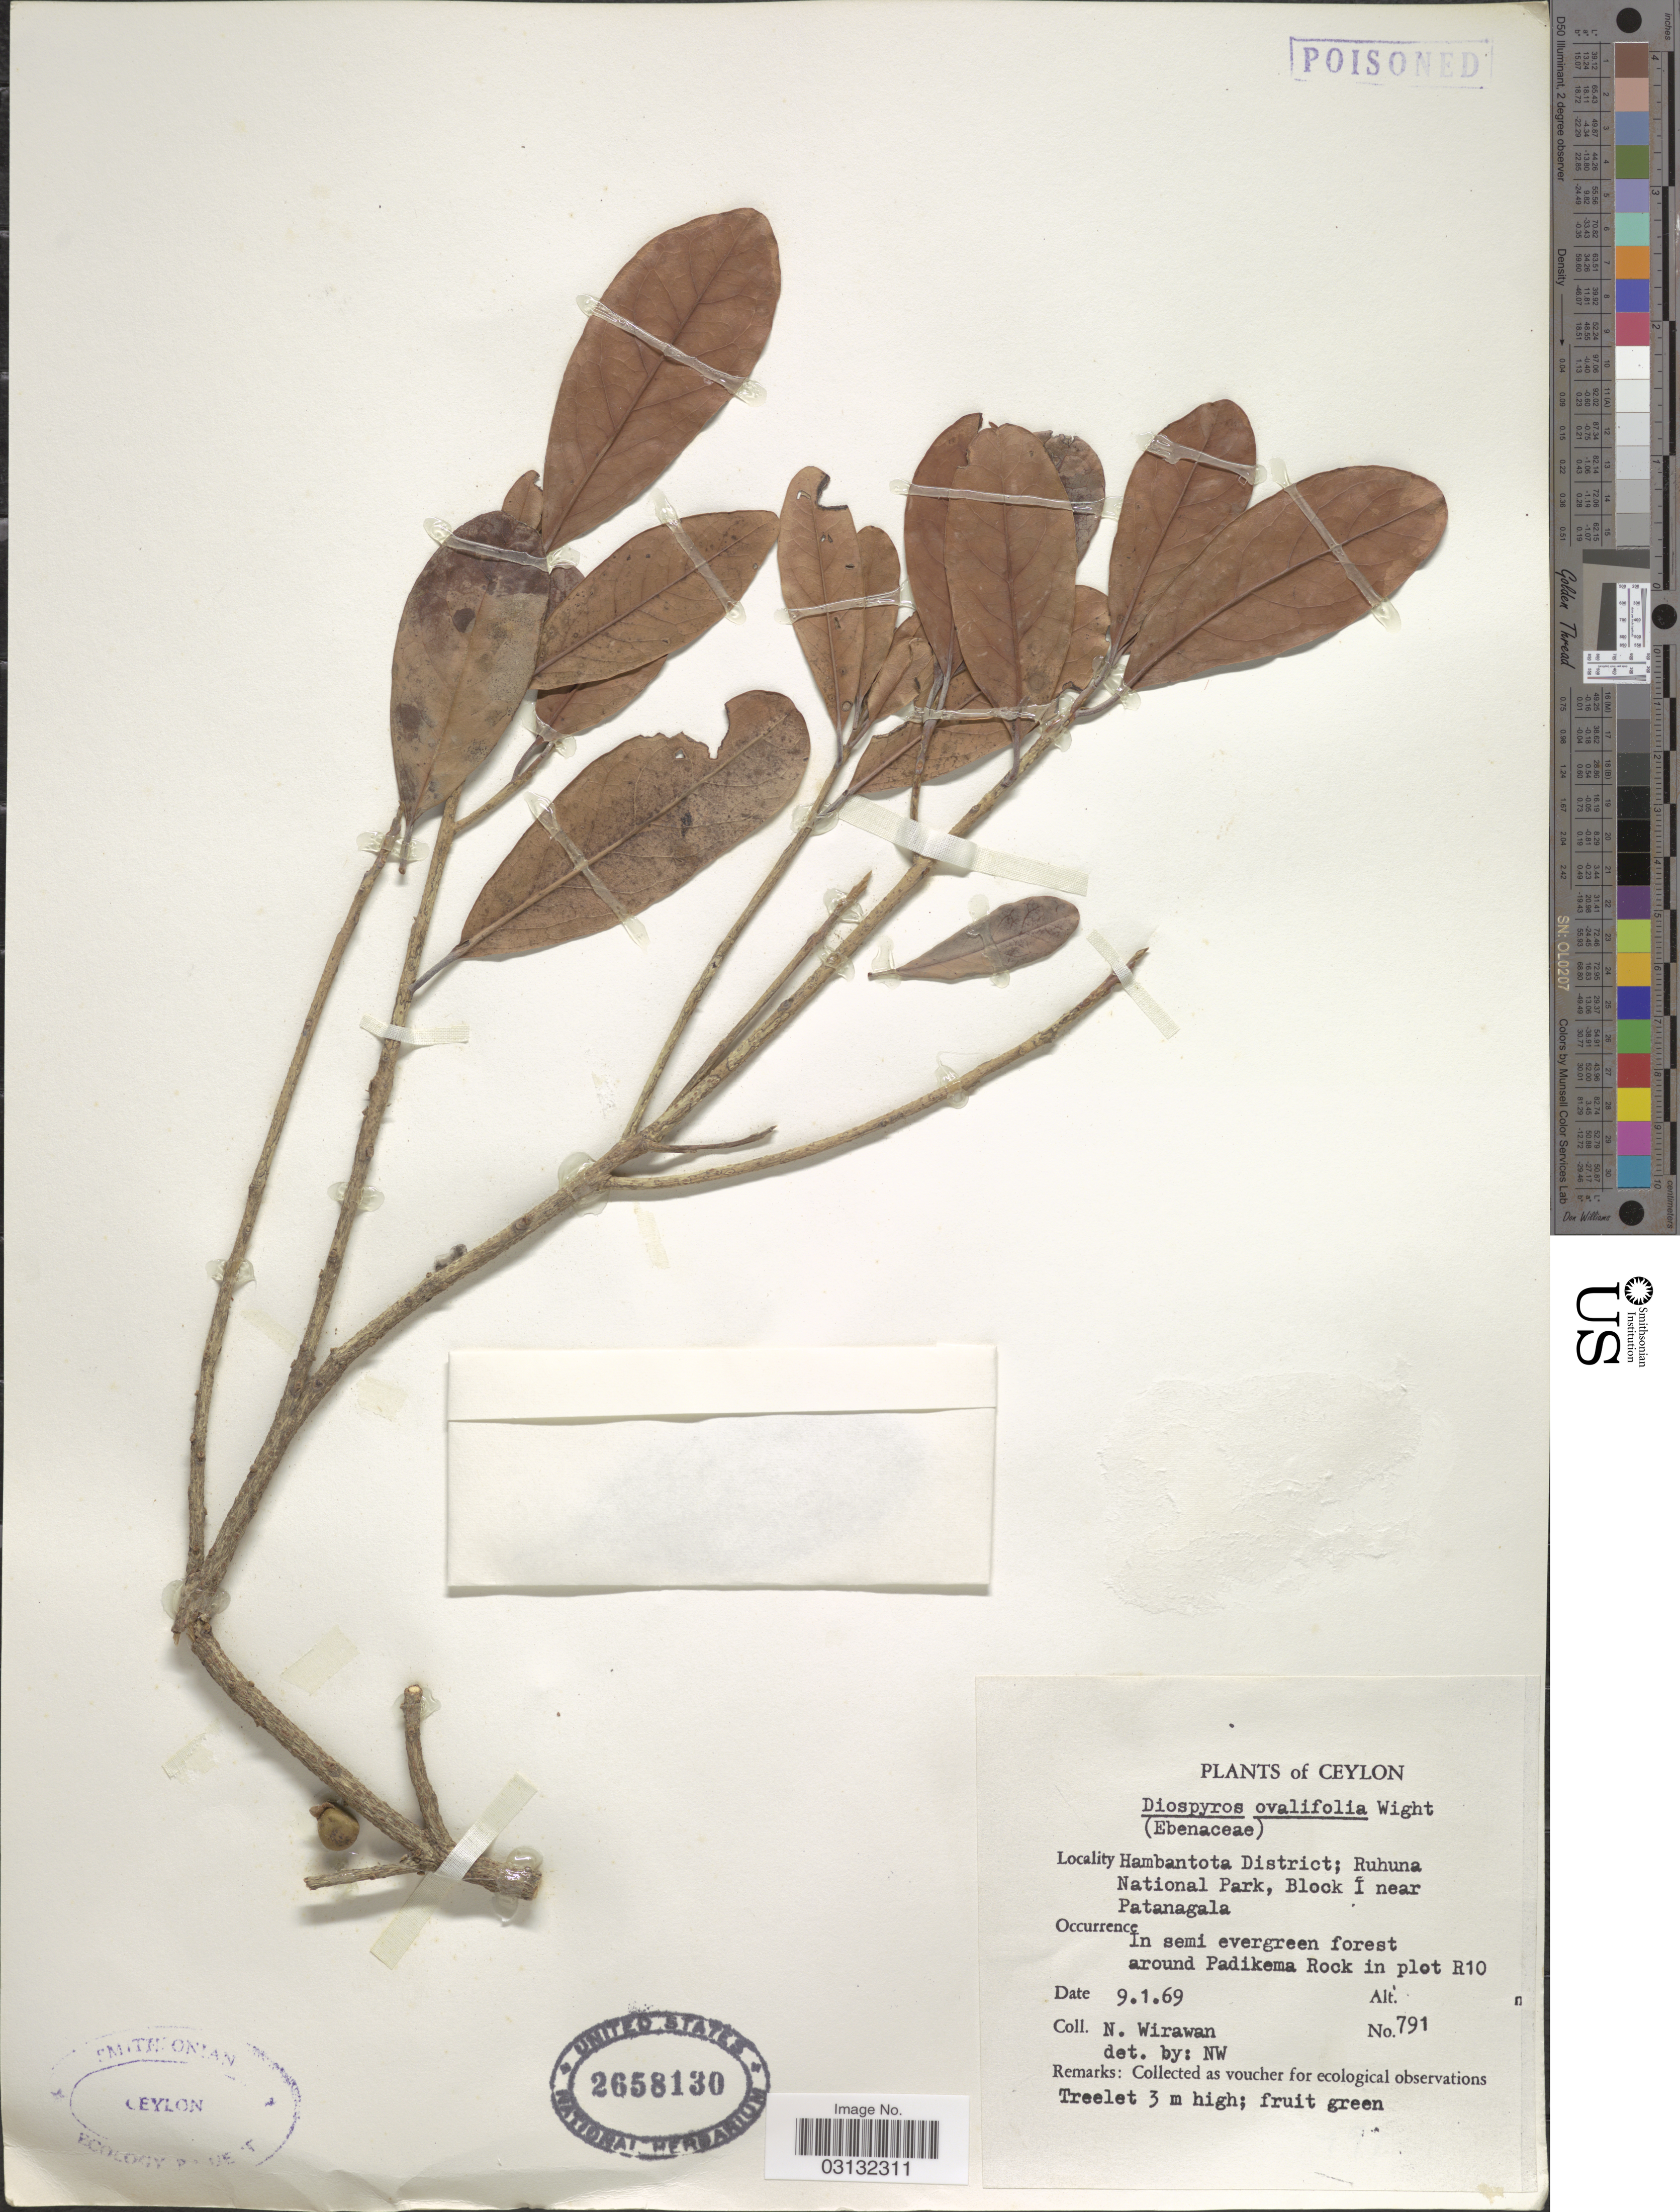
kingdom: Plantae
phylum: Tracheophyta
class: Magnoliopsida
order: Ericales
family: Ebenaceae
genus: Diospyros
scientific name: Diospyros ovalifolia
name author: Wight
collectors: N. Wirawan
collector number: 791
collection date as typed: Transcribed d/m/y: 9/1/69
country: Sri Lanka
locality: Ceylon. Hambantota District; Ruhuna National Park, Block I near Patanagala. Around Padikema Rock in plot R10.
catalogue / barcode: US 2658130